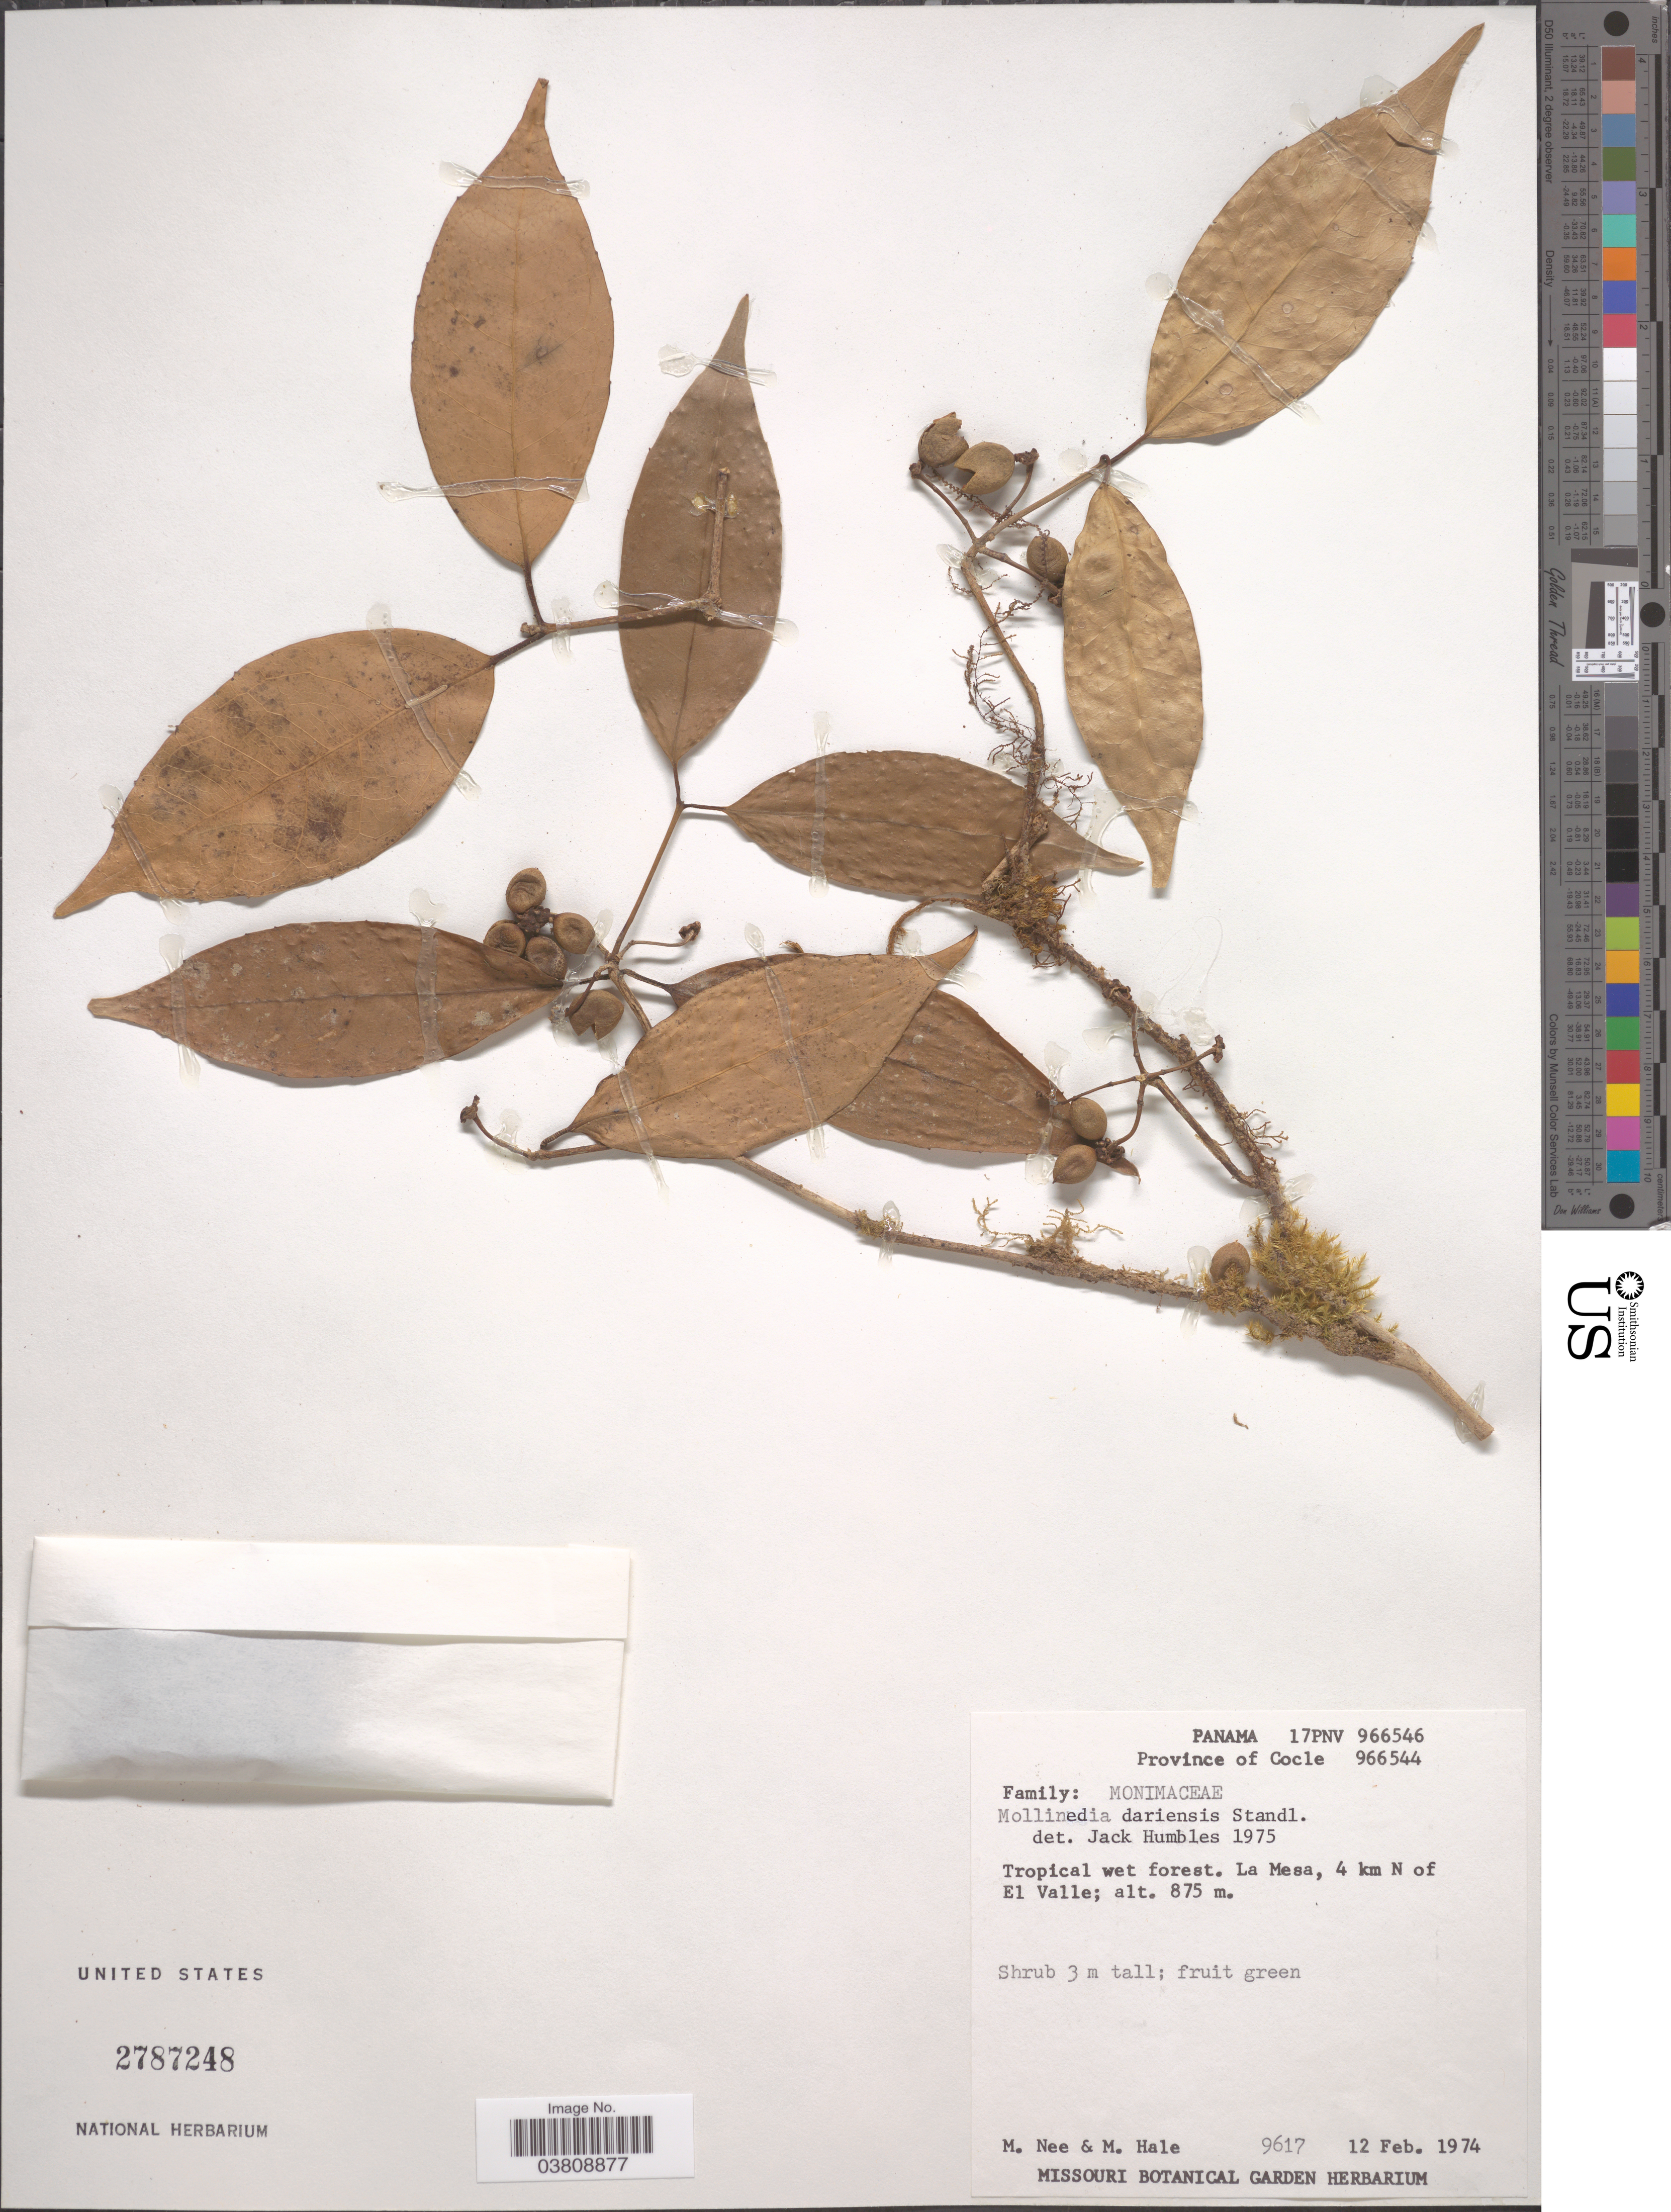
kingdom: Plantae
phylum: Tracheophyta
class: Magnoliopsida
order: Laurales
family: Monimiaceae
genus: Mollinedia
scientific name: Mollinedia darienensis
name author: Standl.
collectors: M. Nee & M. Hale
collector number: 9617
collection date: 1974-02-12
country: Panama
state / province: Cocle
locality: Tropical wet forest, La Mesa, 4 km N of El Valle.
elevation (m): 875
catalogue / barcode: US 2787248